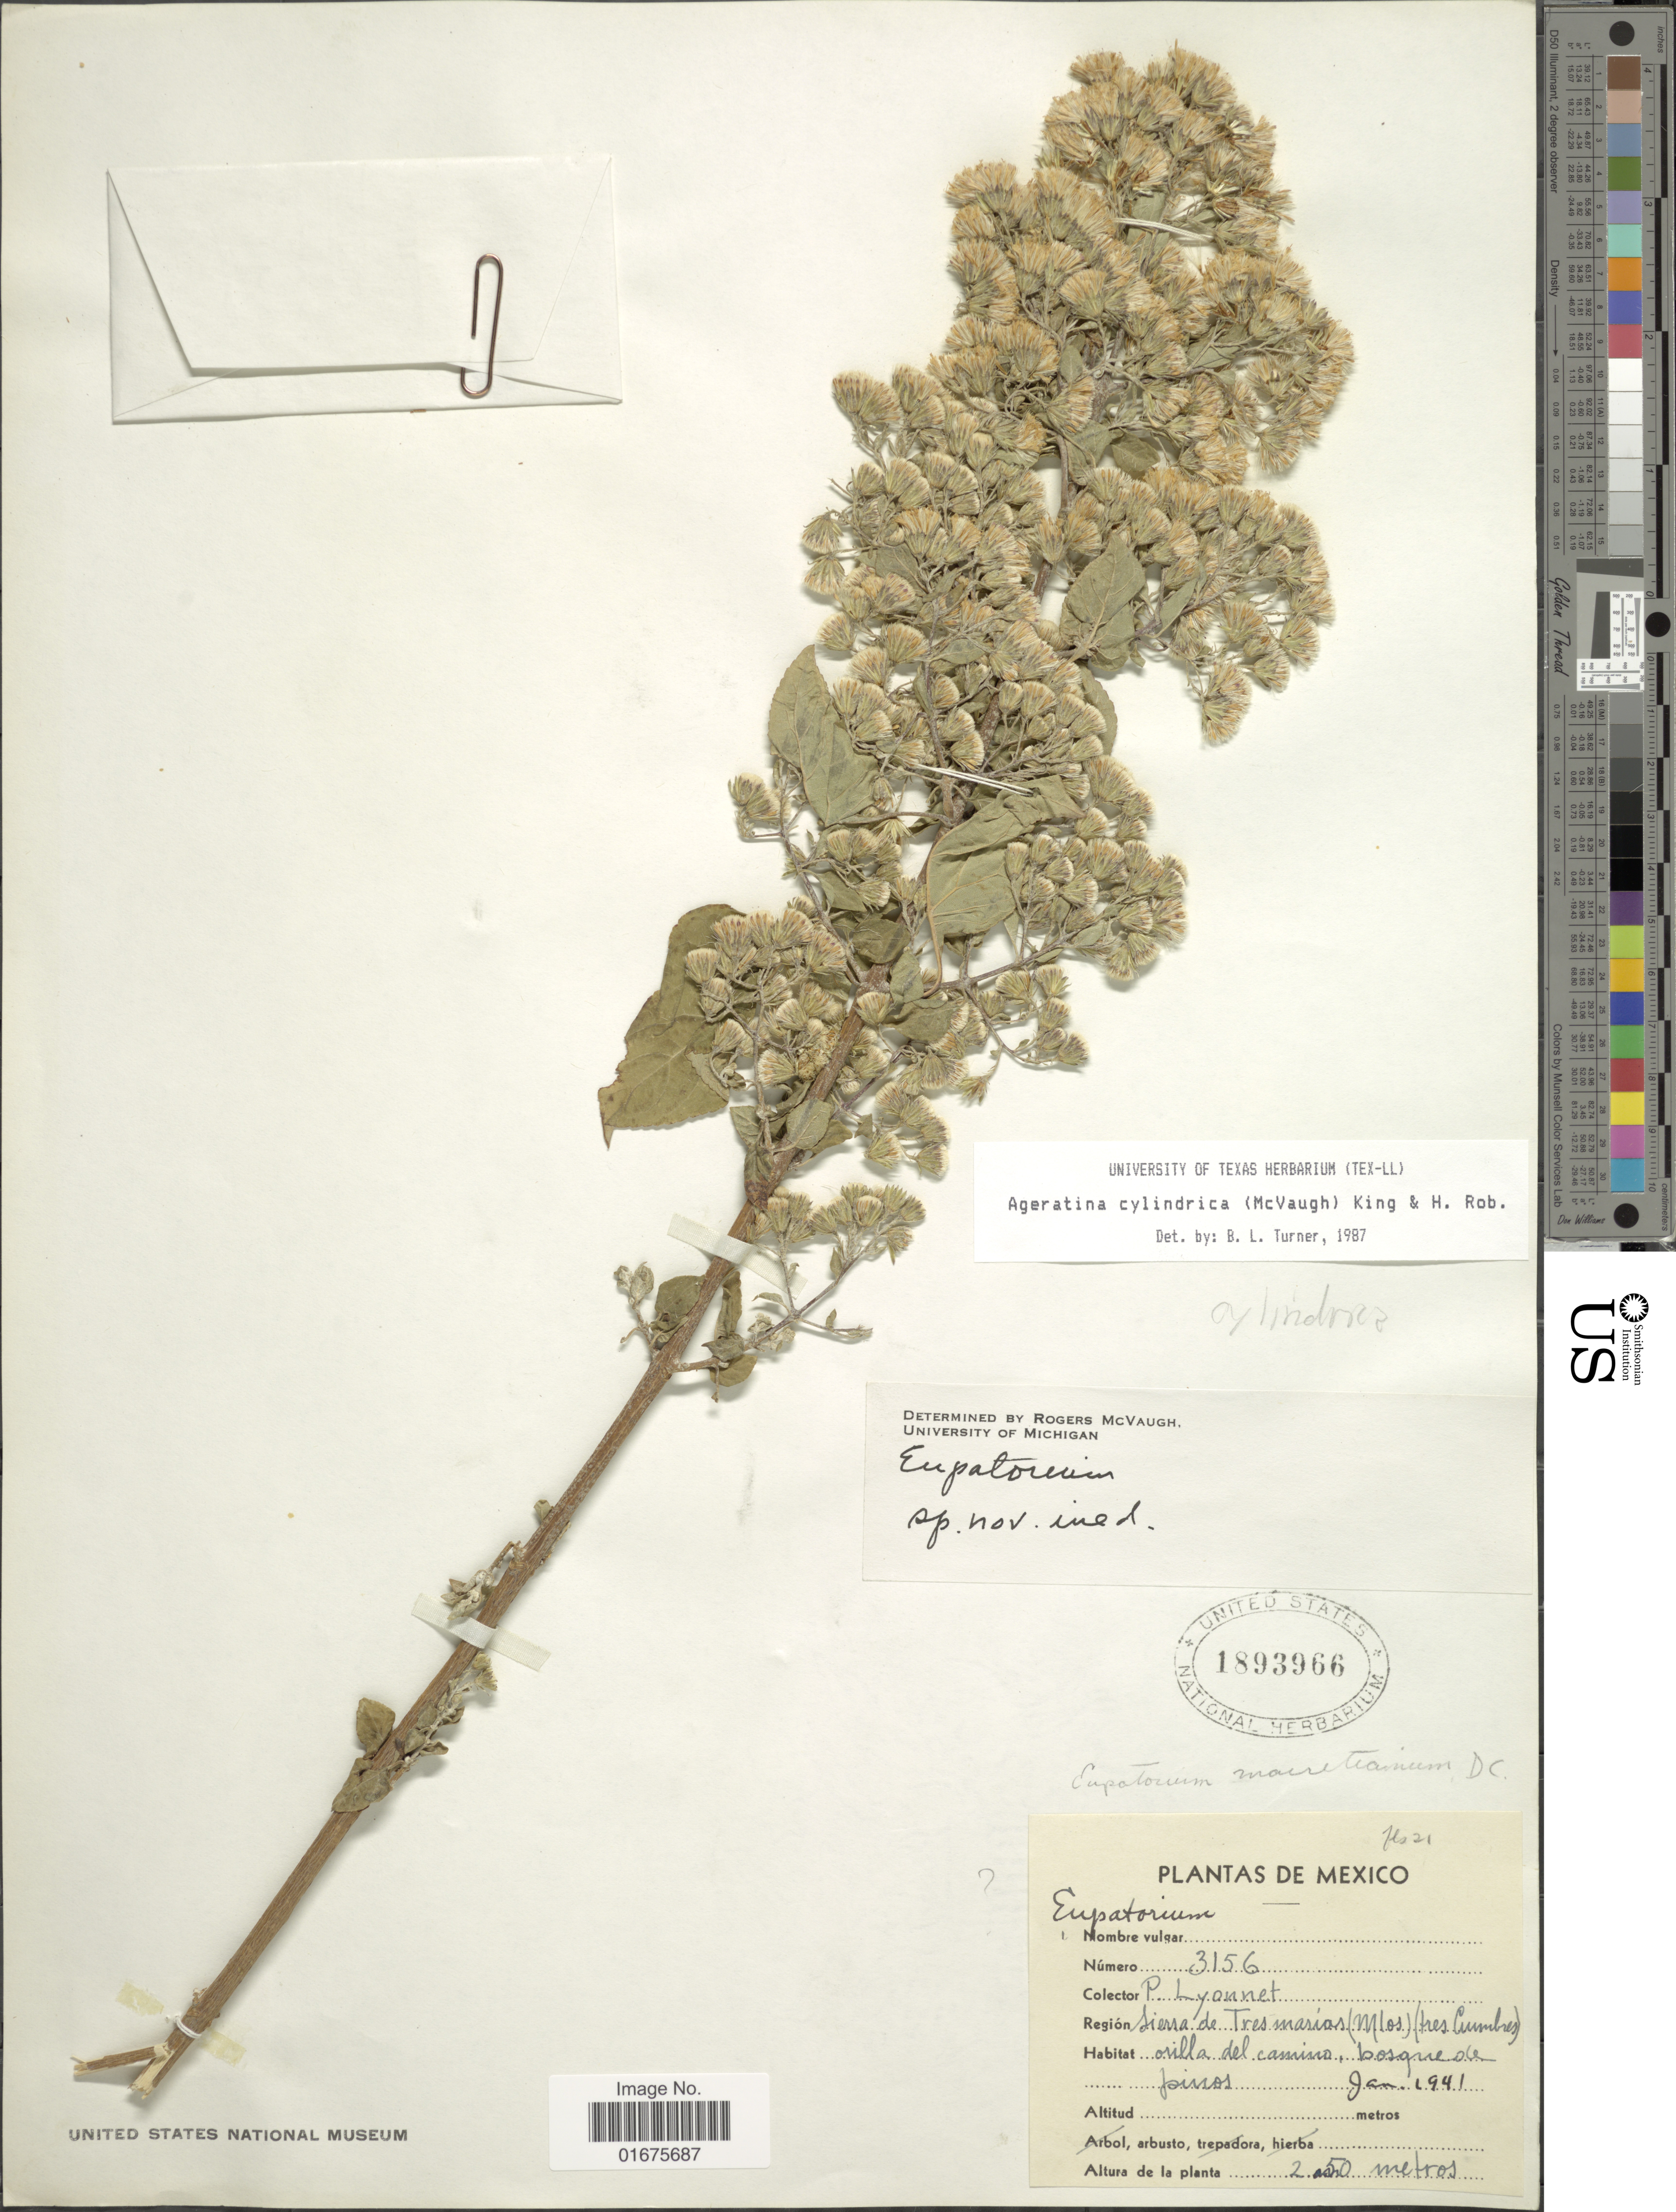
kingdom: Plantae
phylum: Tracheophyta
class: Magnoliopsida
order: Asterales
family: Asteraceae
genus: Ageratina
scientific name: Ageratina cylindrica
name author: (Mc Vaugh) R.M. King & H. Rob.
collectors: P. Lyonnet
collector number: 3156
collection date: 1941-01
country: Mexico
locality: Sierra de Tres marias (Mlos) (tres Cumbres)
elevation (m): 250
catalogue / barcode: US 1893966